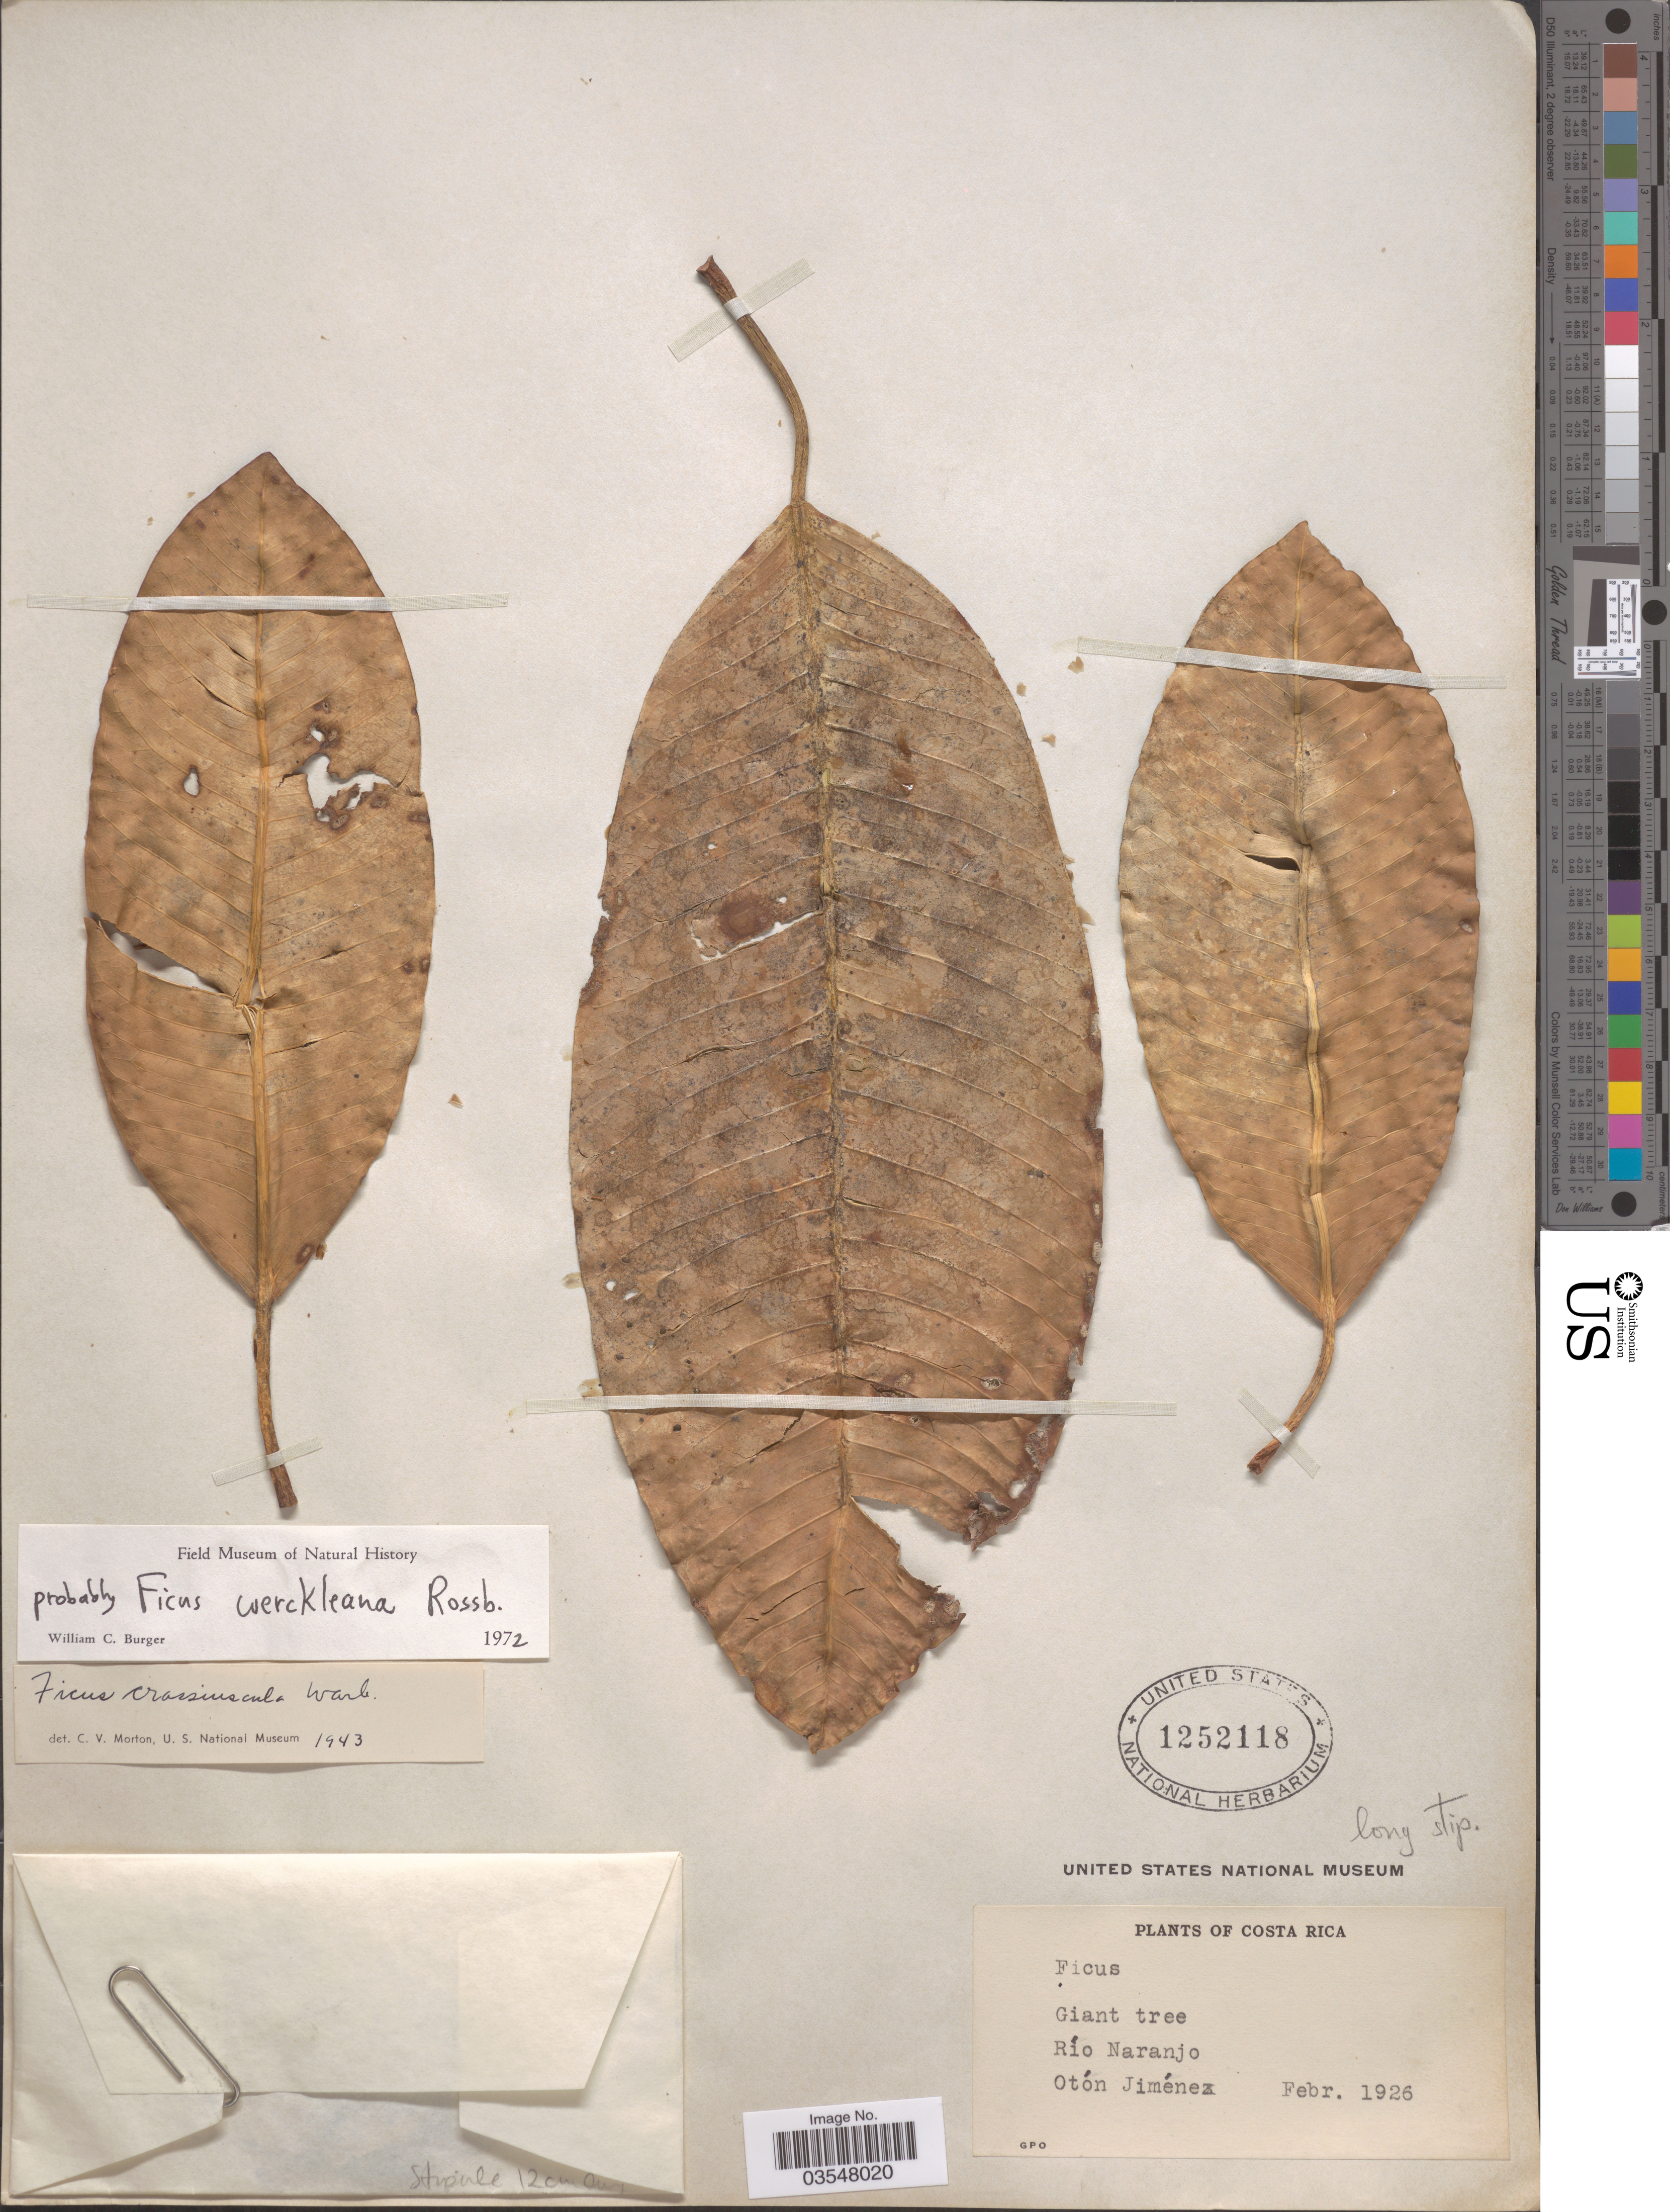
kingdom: Plantae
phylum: Tracheophyta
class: Magnoliopsida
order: Rosales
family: Moraceae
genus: Ficus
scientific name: Ficus werckleana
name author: Rossberg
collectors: O. Jimenez L.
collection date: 1926-02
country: Costa Rica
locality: Río Naranjo.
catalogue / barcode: US 1252118